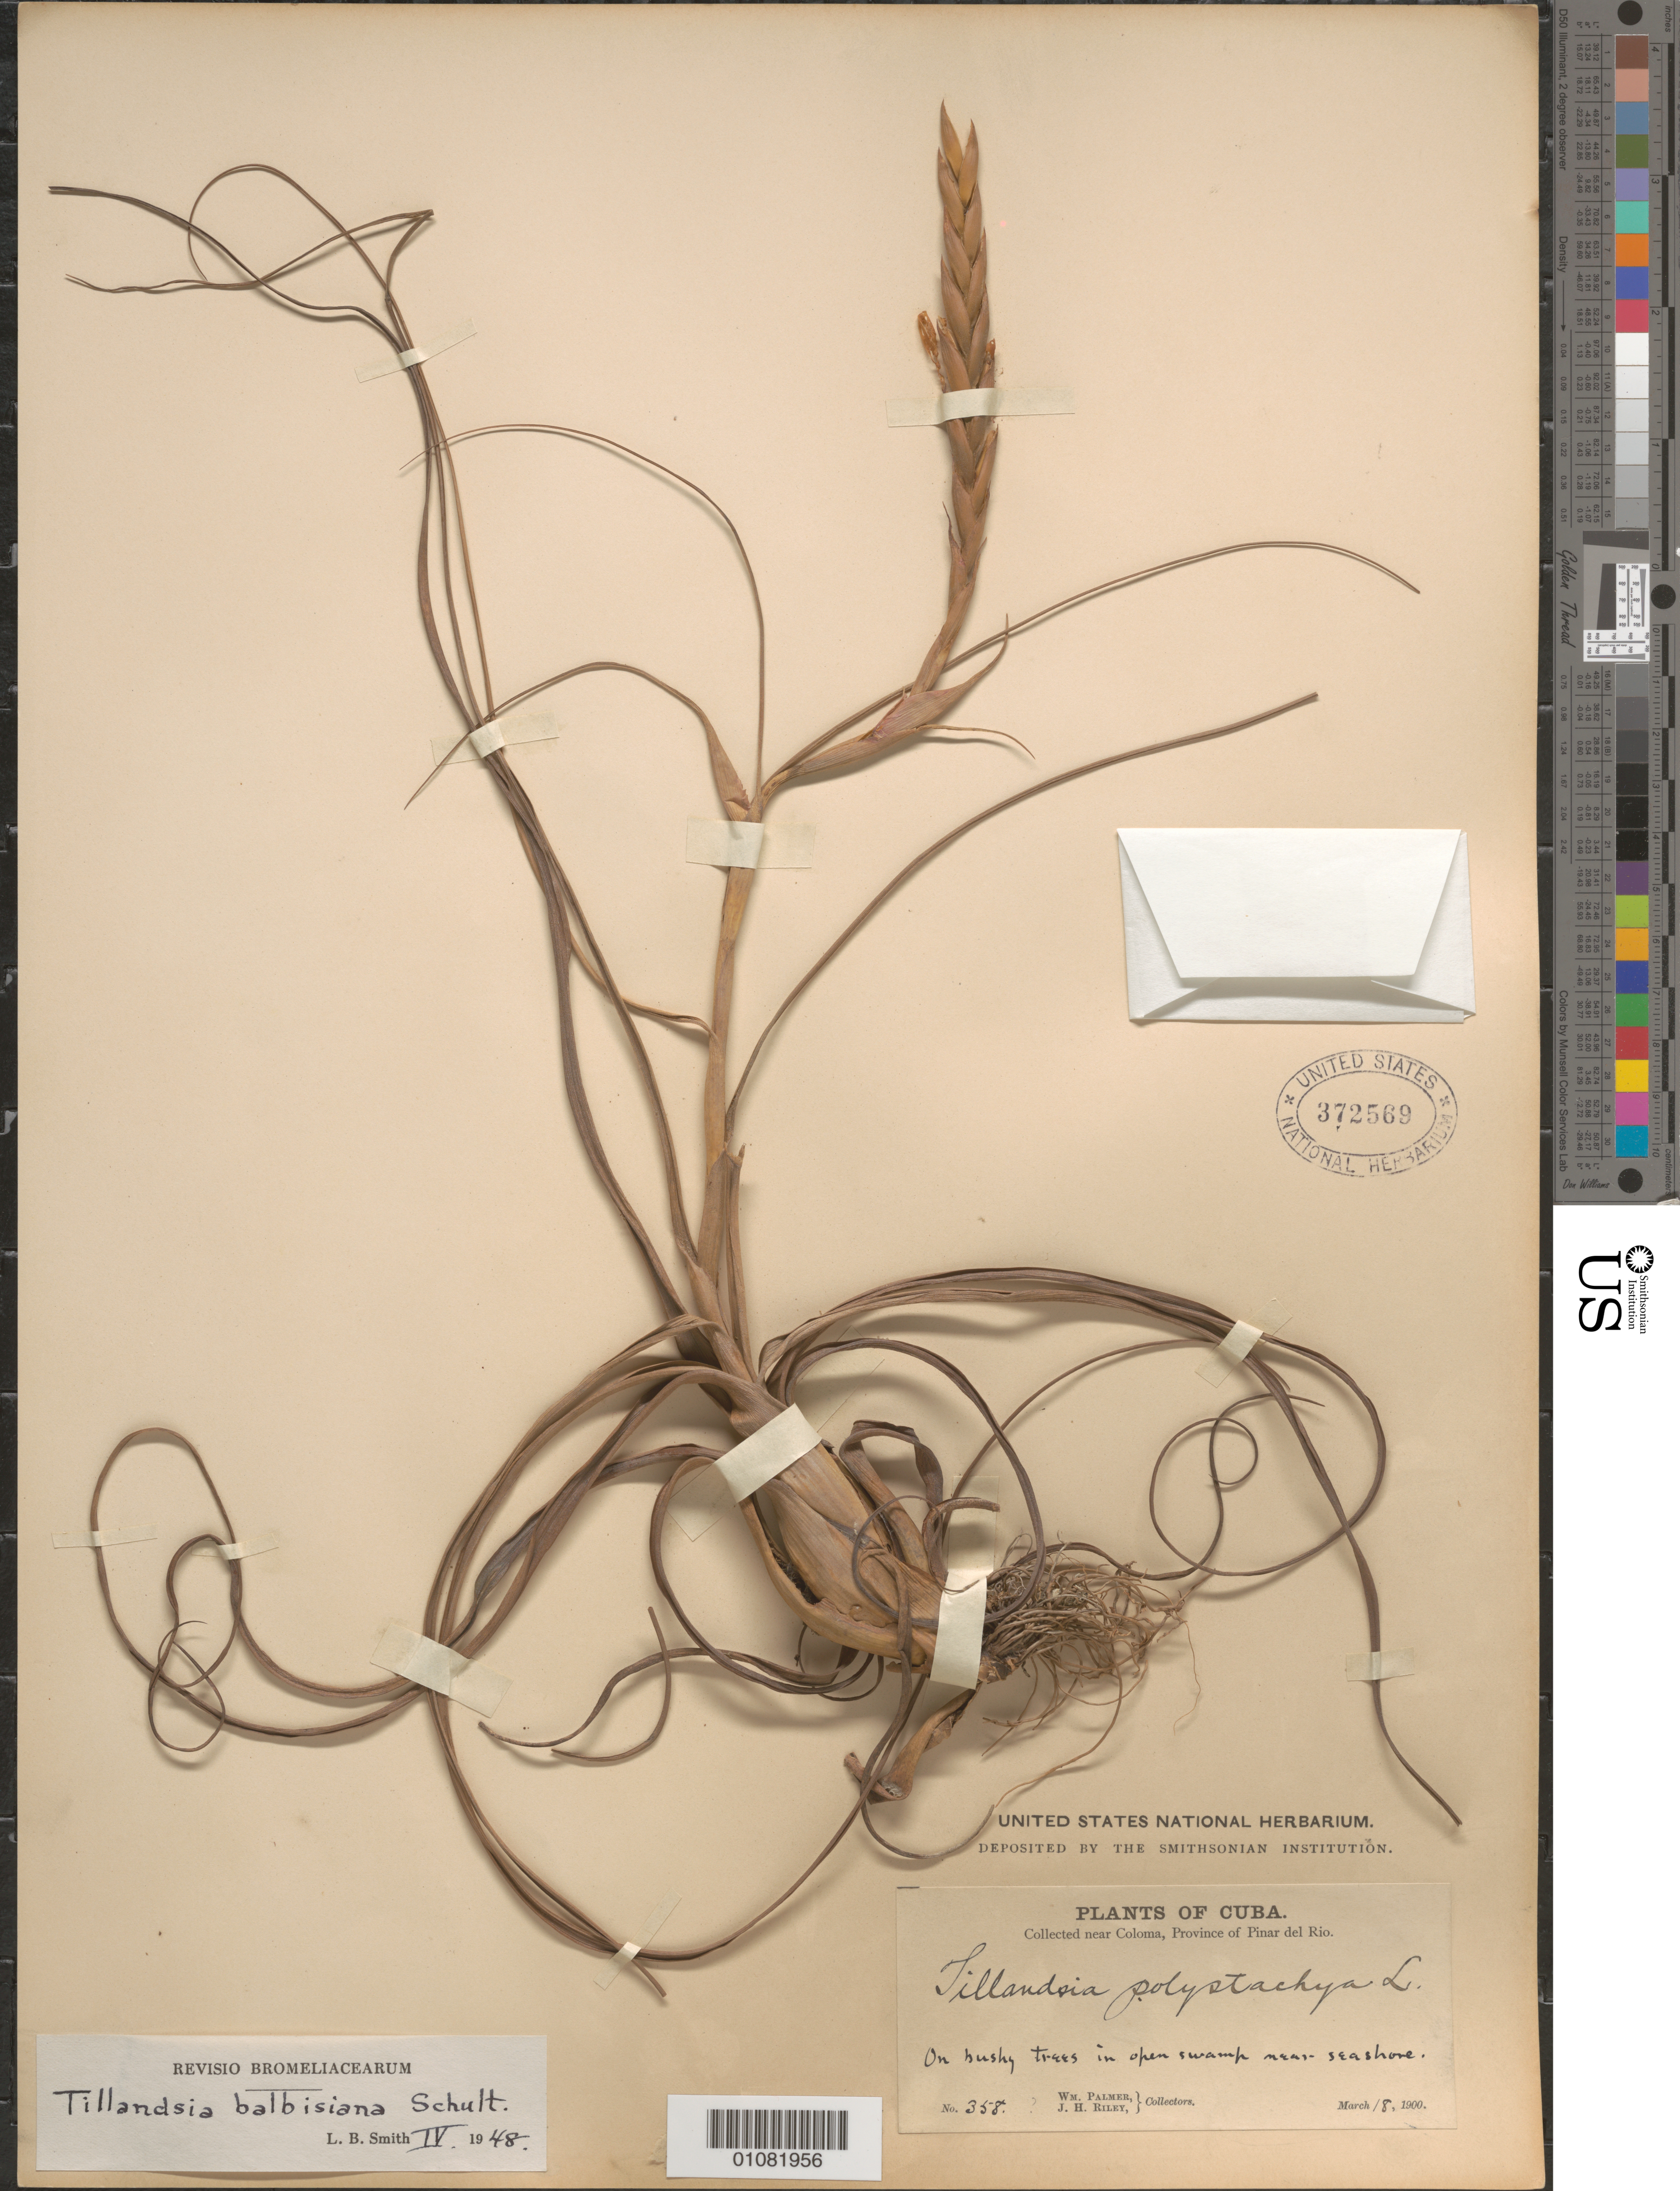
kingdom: Plantae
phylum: Tracheophyta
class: Liliopsida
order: Poales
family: Bromeliaceae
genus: Tillandsia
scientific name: Tillandsia balbisiana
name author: Schult. f.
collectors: W. Palmer & J. H. Riley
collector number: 358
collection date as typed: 18 Mar 1900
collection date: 1900-03-18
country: Cuba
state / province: Pinar del Rio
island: Cuba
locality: near Coloma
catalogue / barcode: US 372569